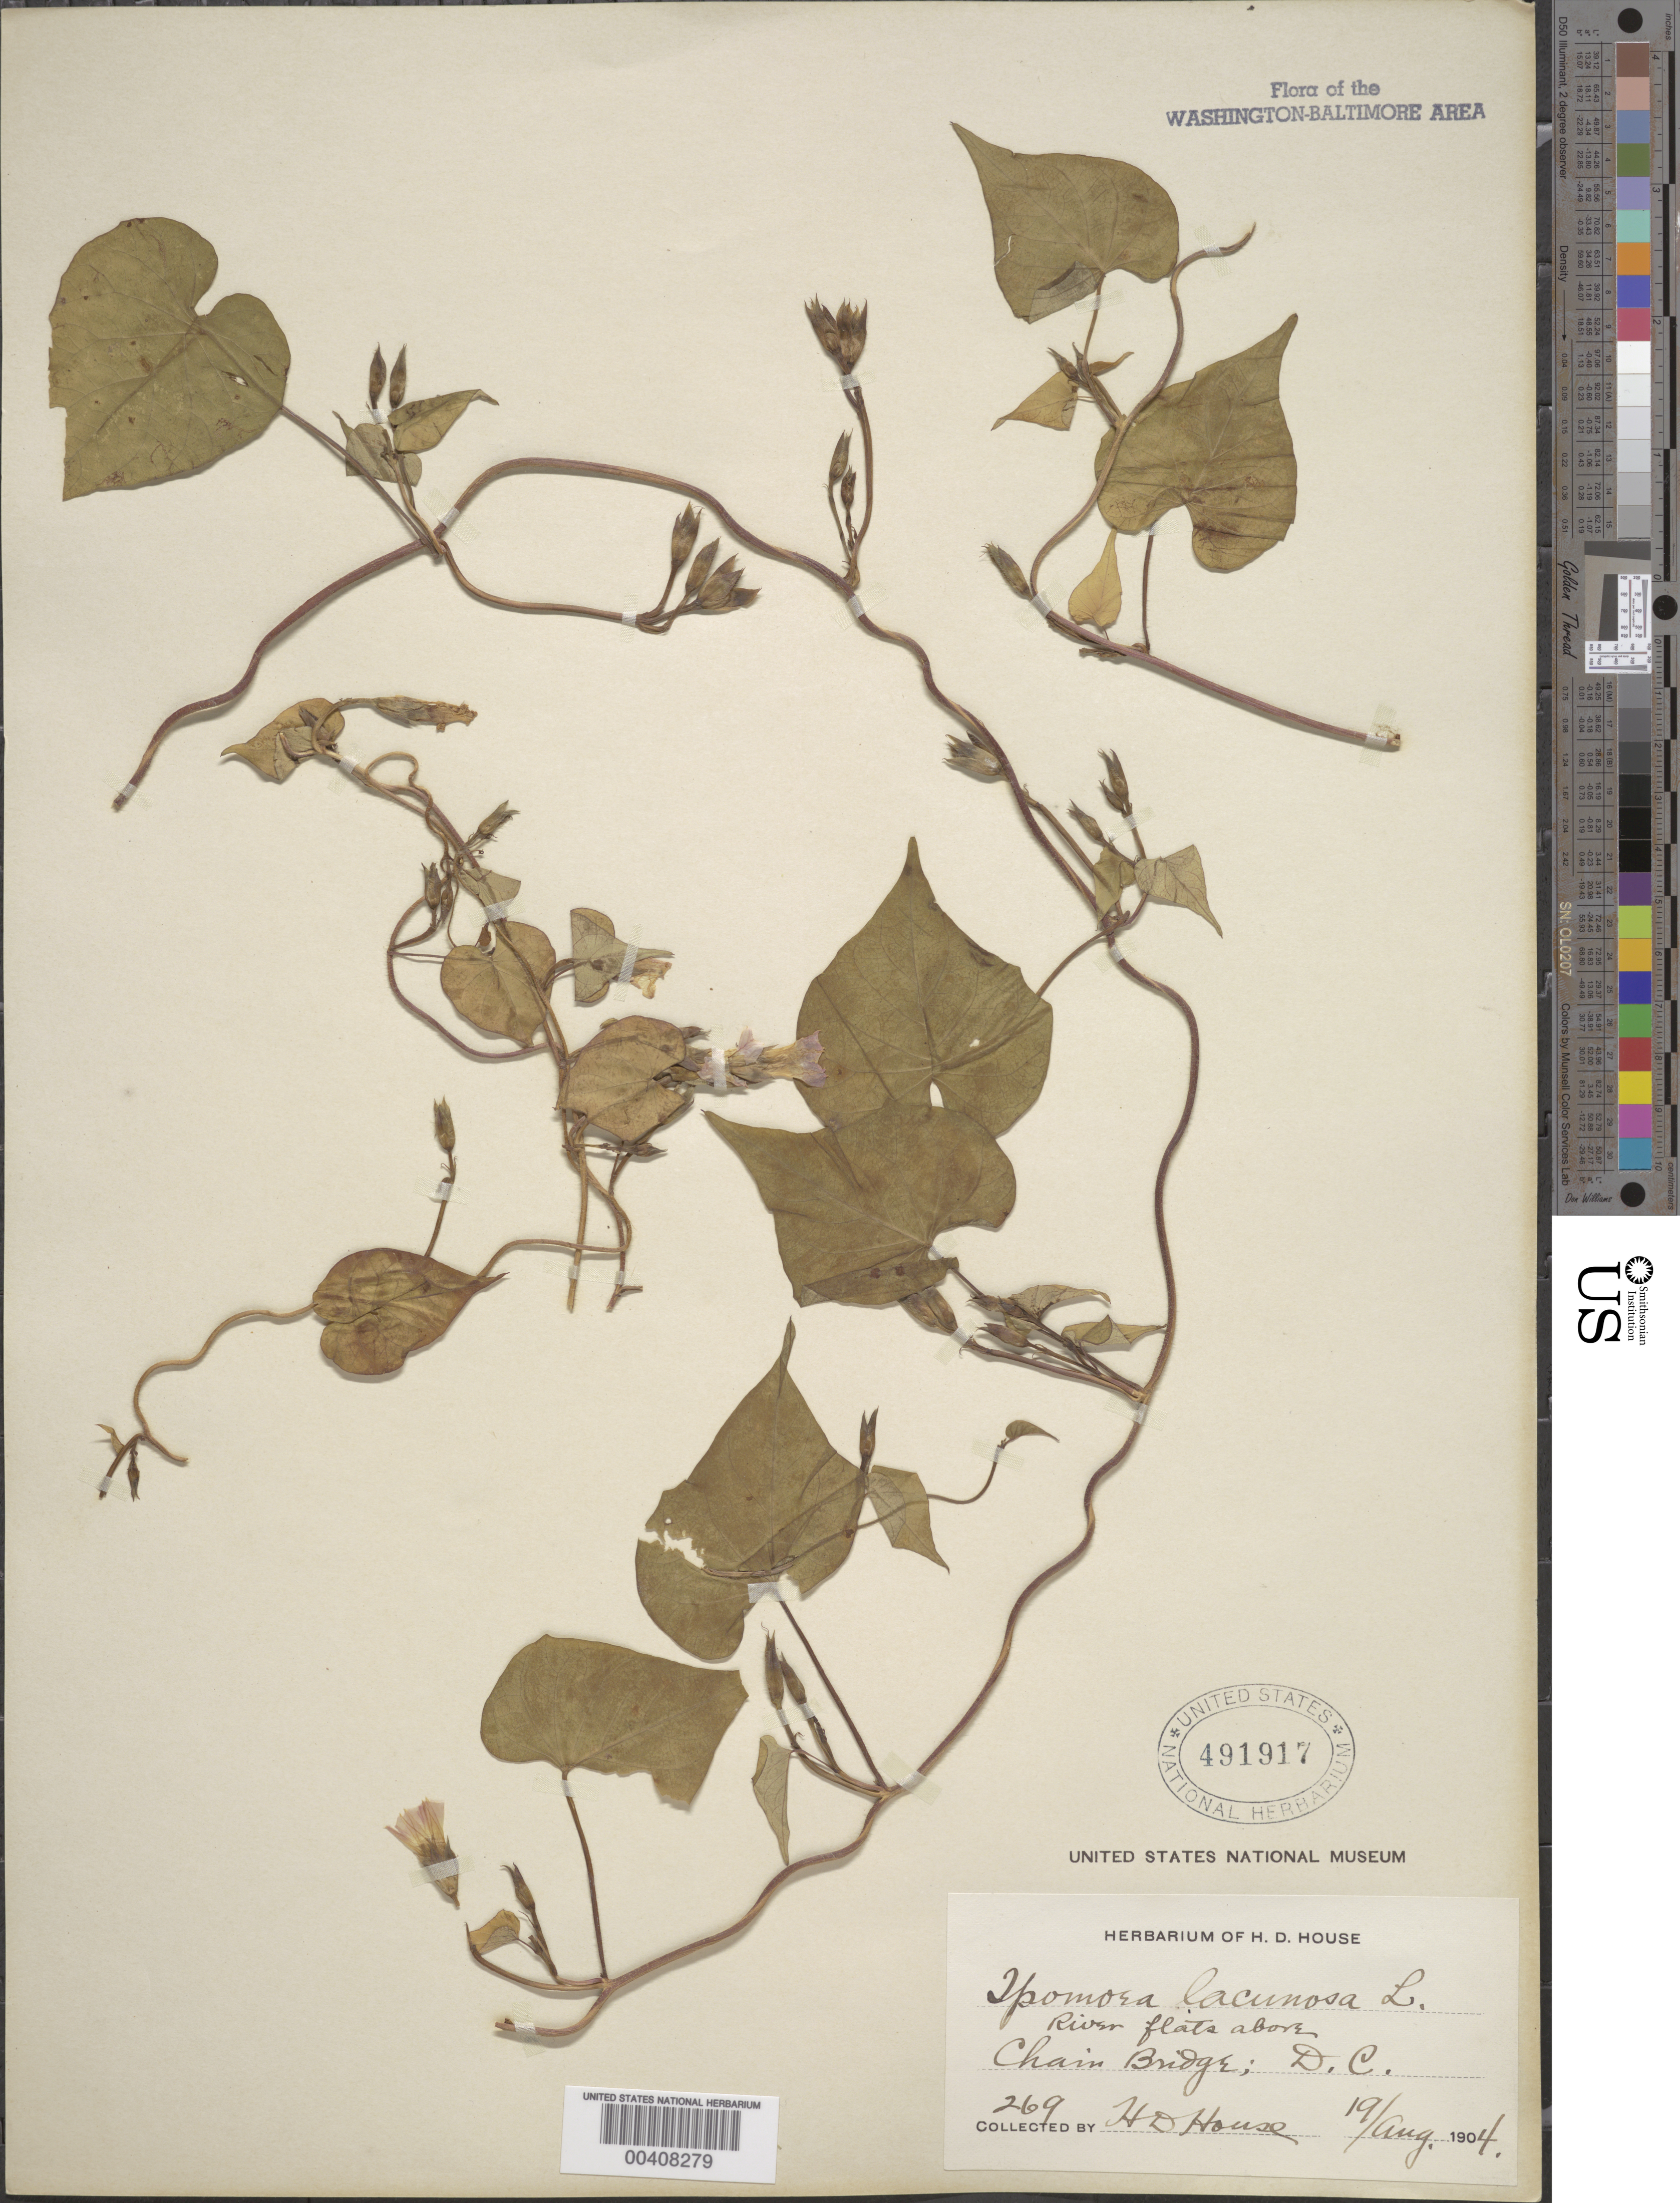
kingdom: Plantae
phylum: Tracheophyta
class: Magnoliopsida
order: Solanales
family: Convolvulaceae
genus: Ipomoea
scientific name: Ipomoea lacunosa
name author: L.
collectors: H. D. House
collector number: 269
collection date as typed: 19 Aug 1904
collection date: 1904-08-19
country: United States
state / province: District of Columbia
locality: Chain Bridge, above C. & O. Canal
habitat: River flats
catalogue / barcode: US 491917